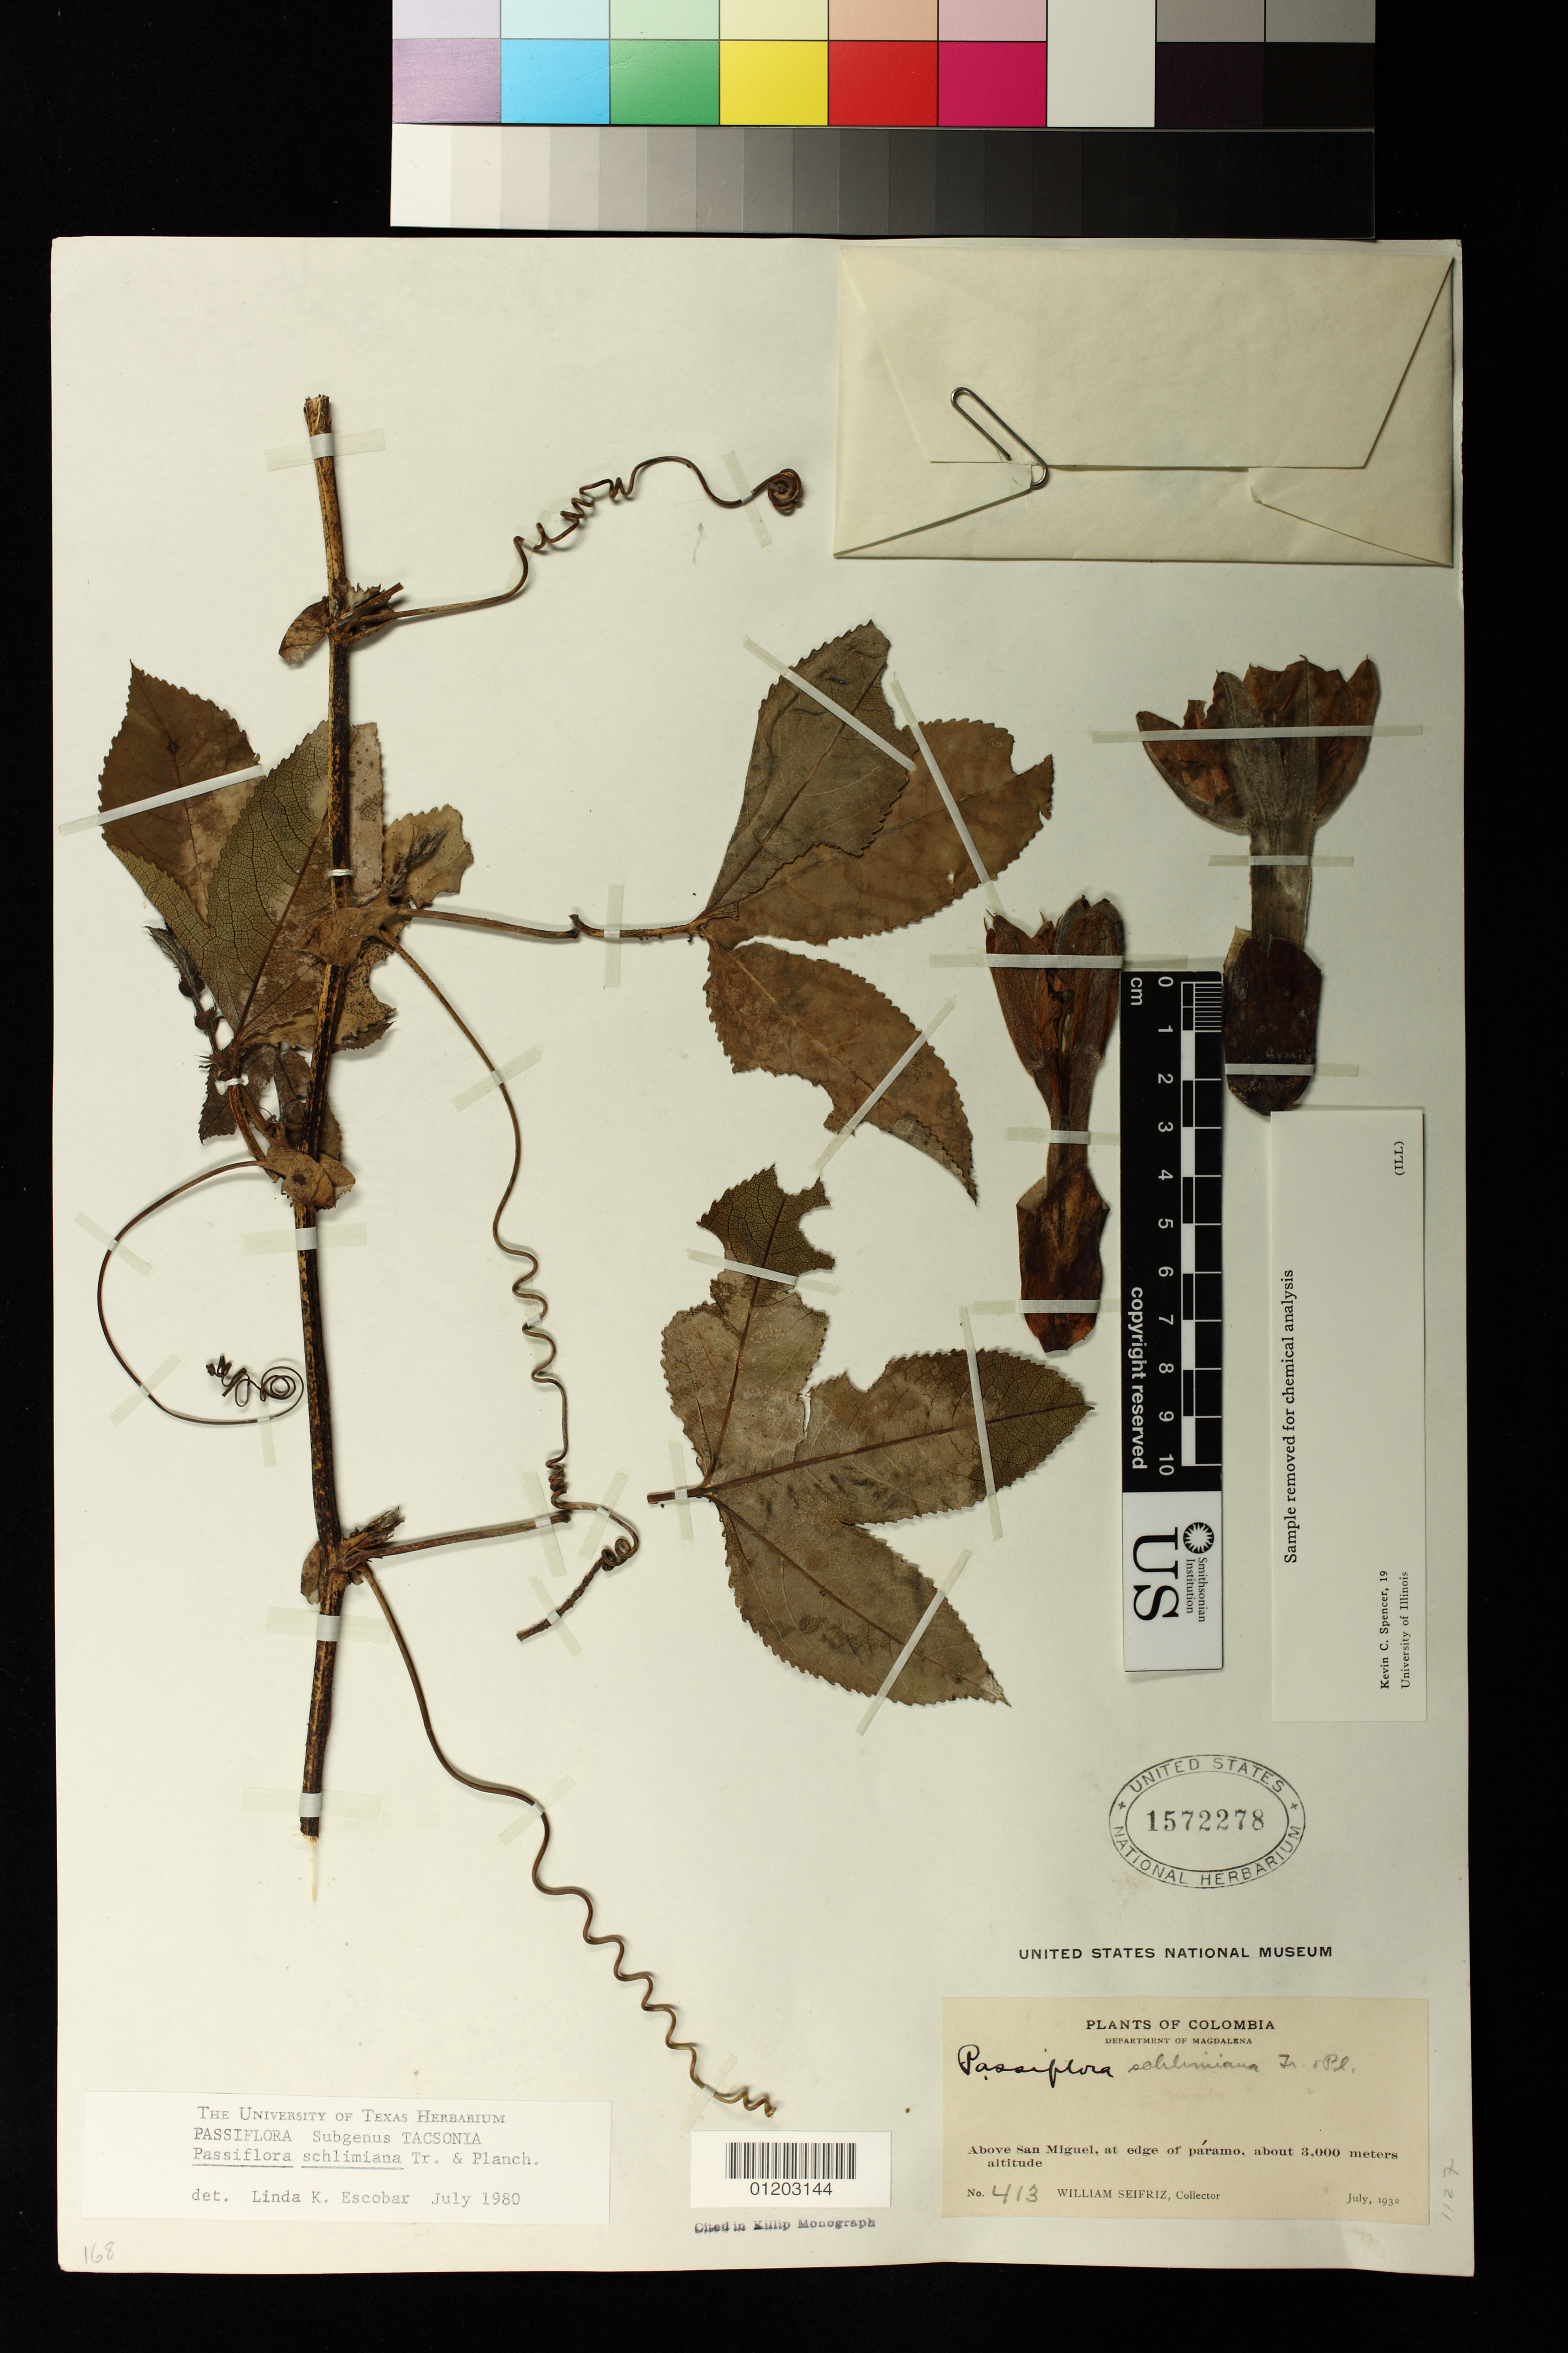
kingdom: Plantae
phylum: Tracheophyta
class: Magnoliopsida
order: Malpighiales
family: Passifloraceae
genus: Passiflora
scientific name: Passiflora schlimiana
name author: Regel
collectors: W. Seifriz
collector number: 413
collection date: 1932-07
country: Colombia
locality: Above San Miguel, at edge of paramo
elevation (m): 3000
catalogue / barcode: US 1572278